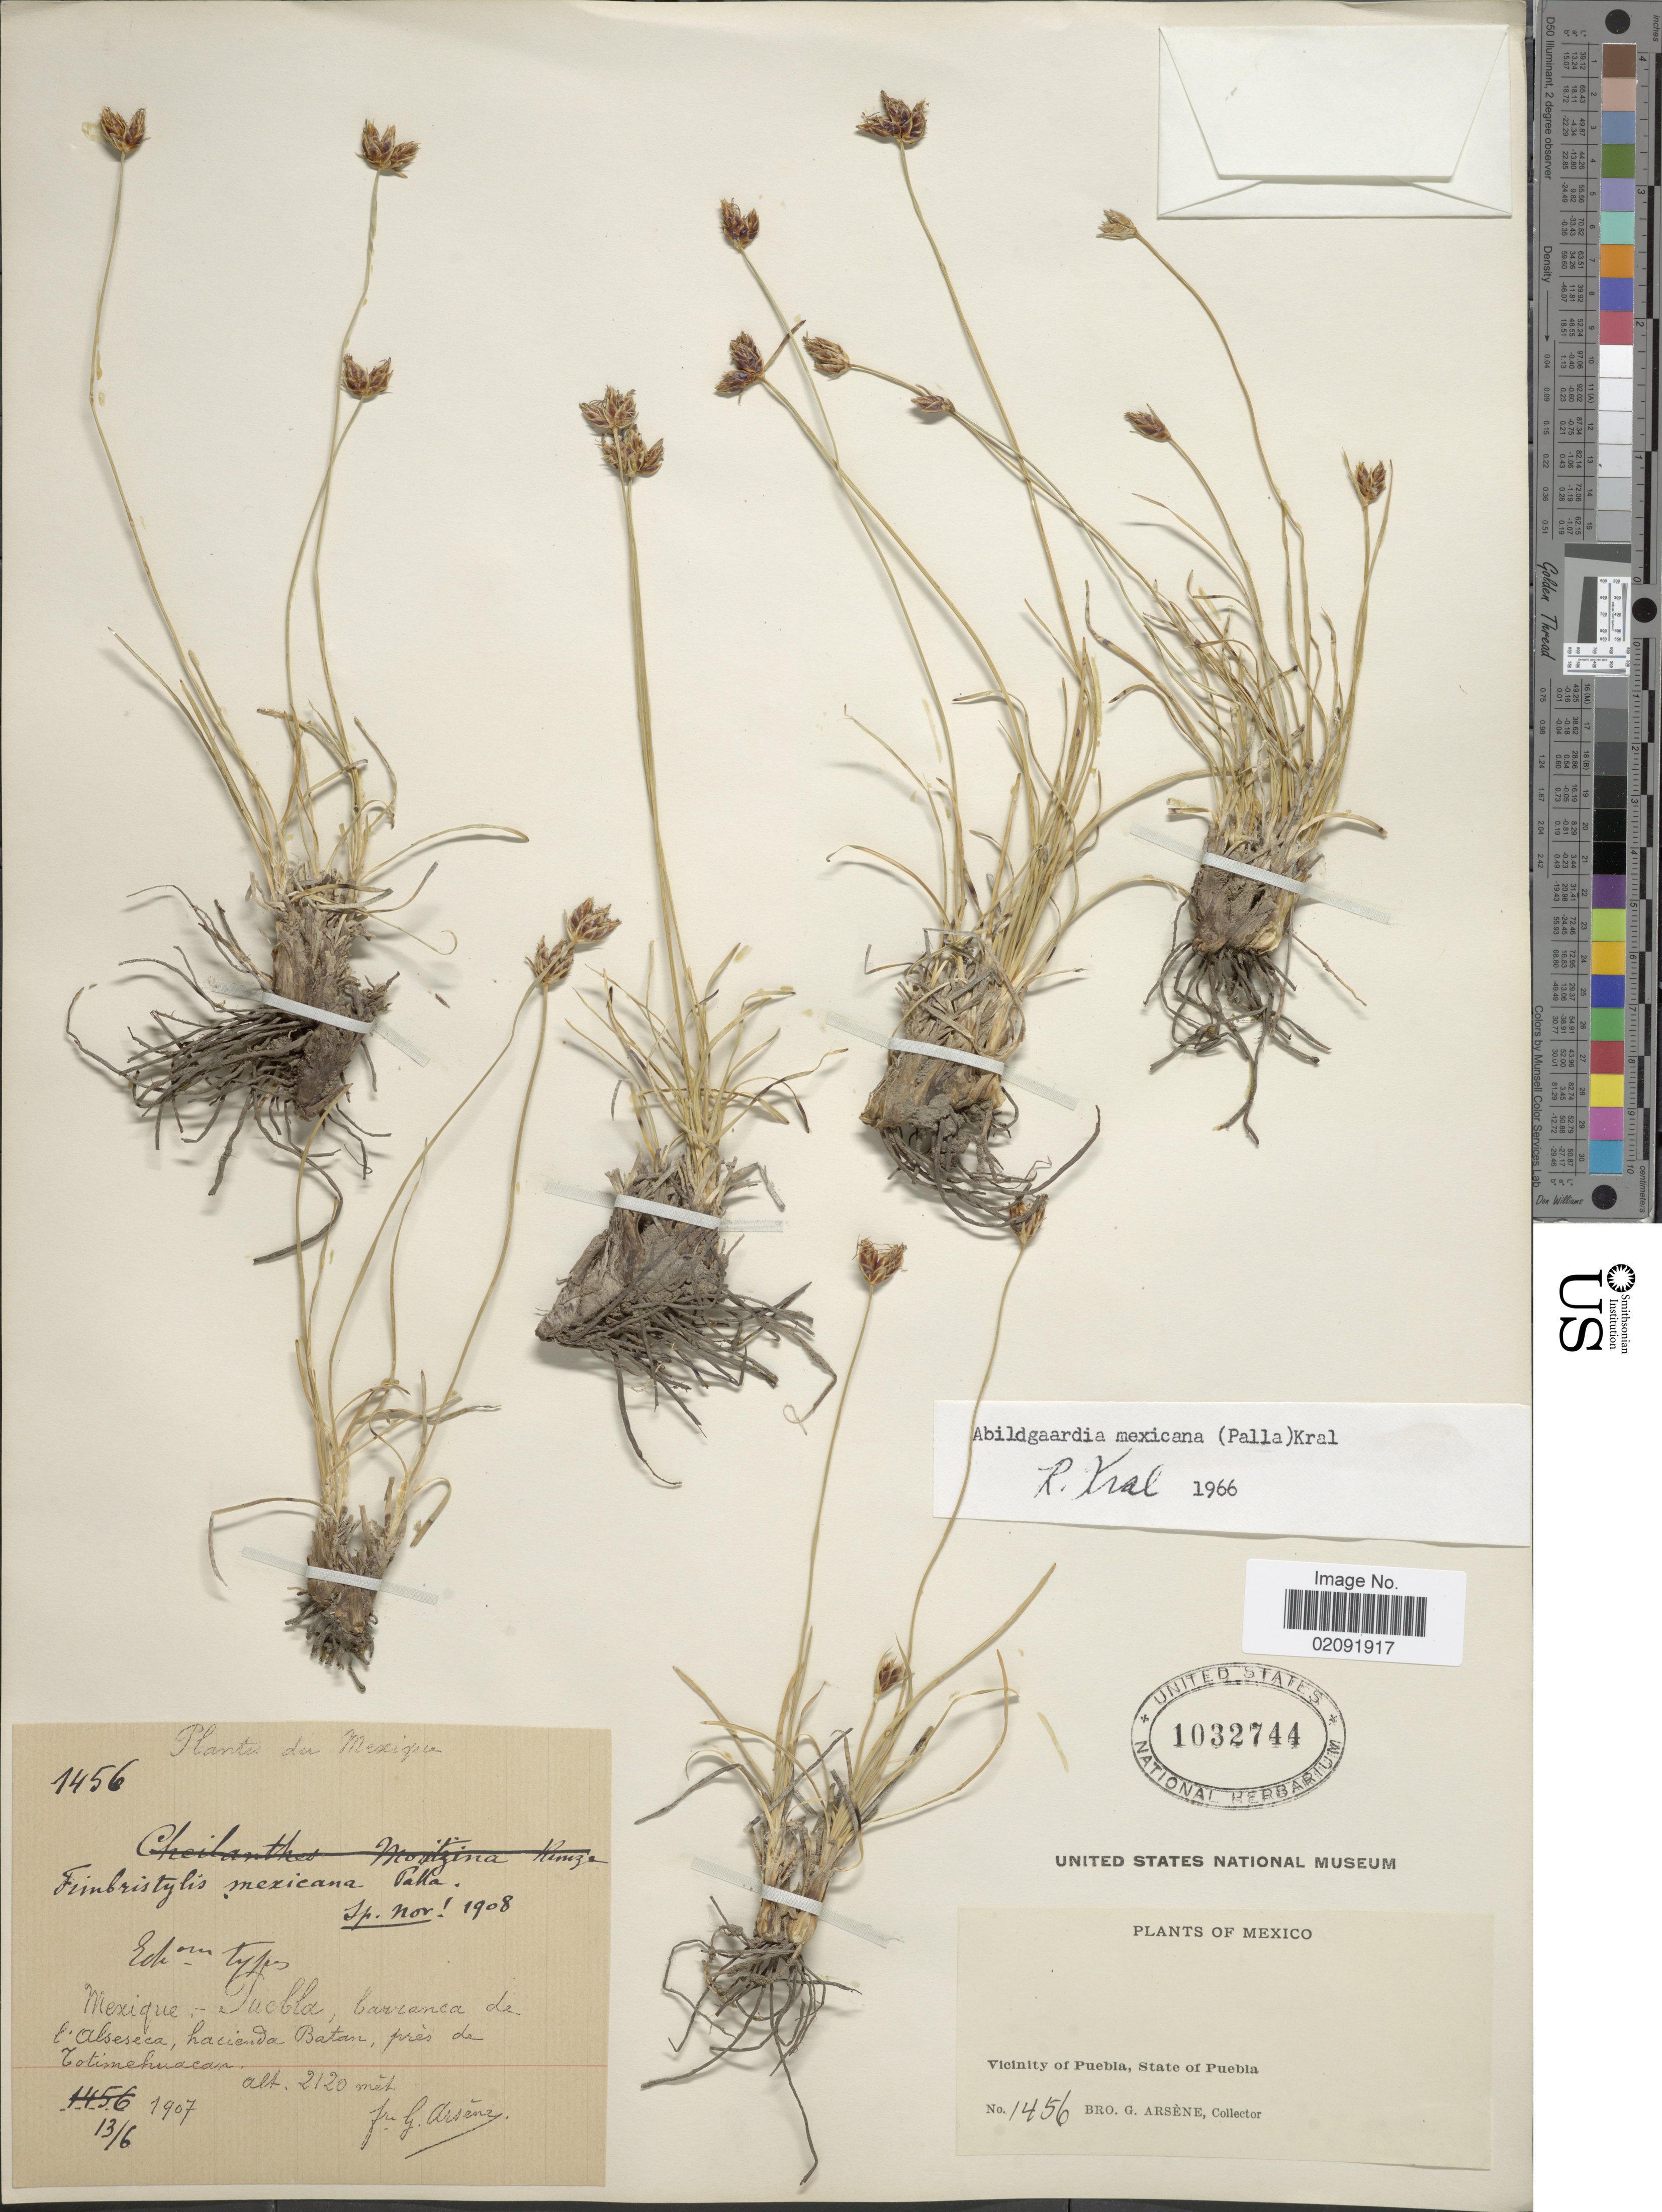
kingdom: Plantae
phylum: Tracheophyta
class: Liliopsida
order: Poales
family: Cyperaceae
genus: Abildgaardia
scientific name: Abildgaardia mexicana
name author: (Palla) Kral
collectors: Bro. G. Arsène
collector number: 1456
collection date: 1907-06-13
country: Mexico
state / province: Puebla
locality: Barranca de l'Alseseca, hacienda Batan, prés de Totimehuacan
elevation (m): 2120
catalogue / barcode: US 1032744